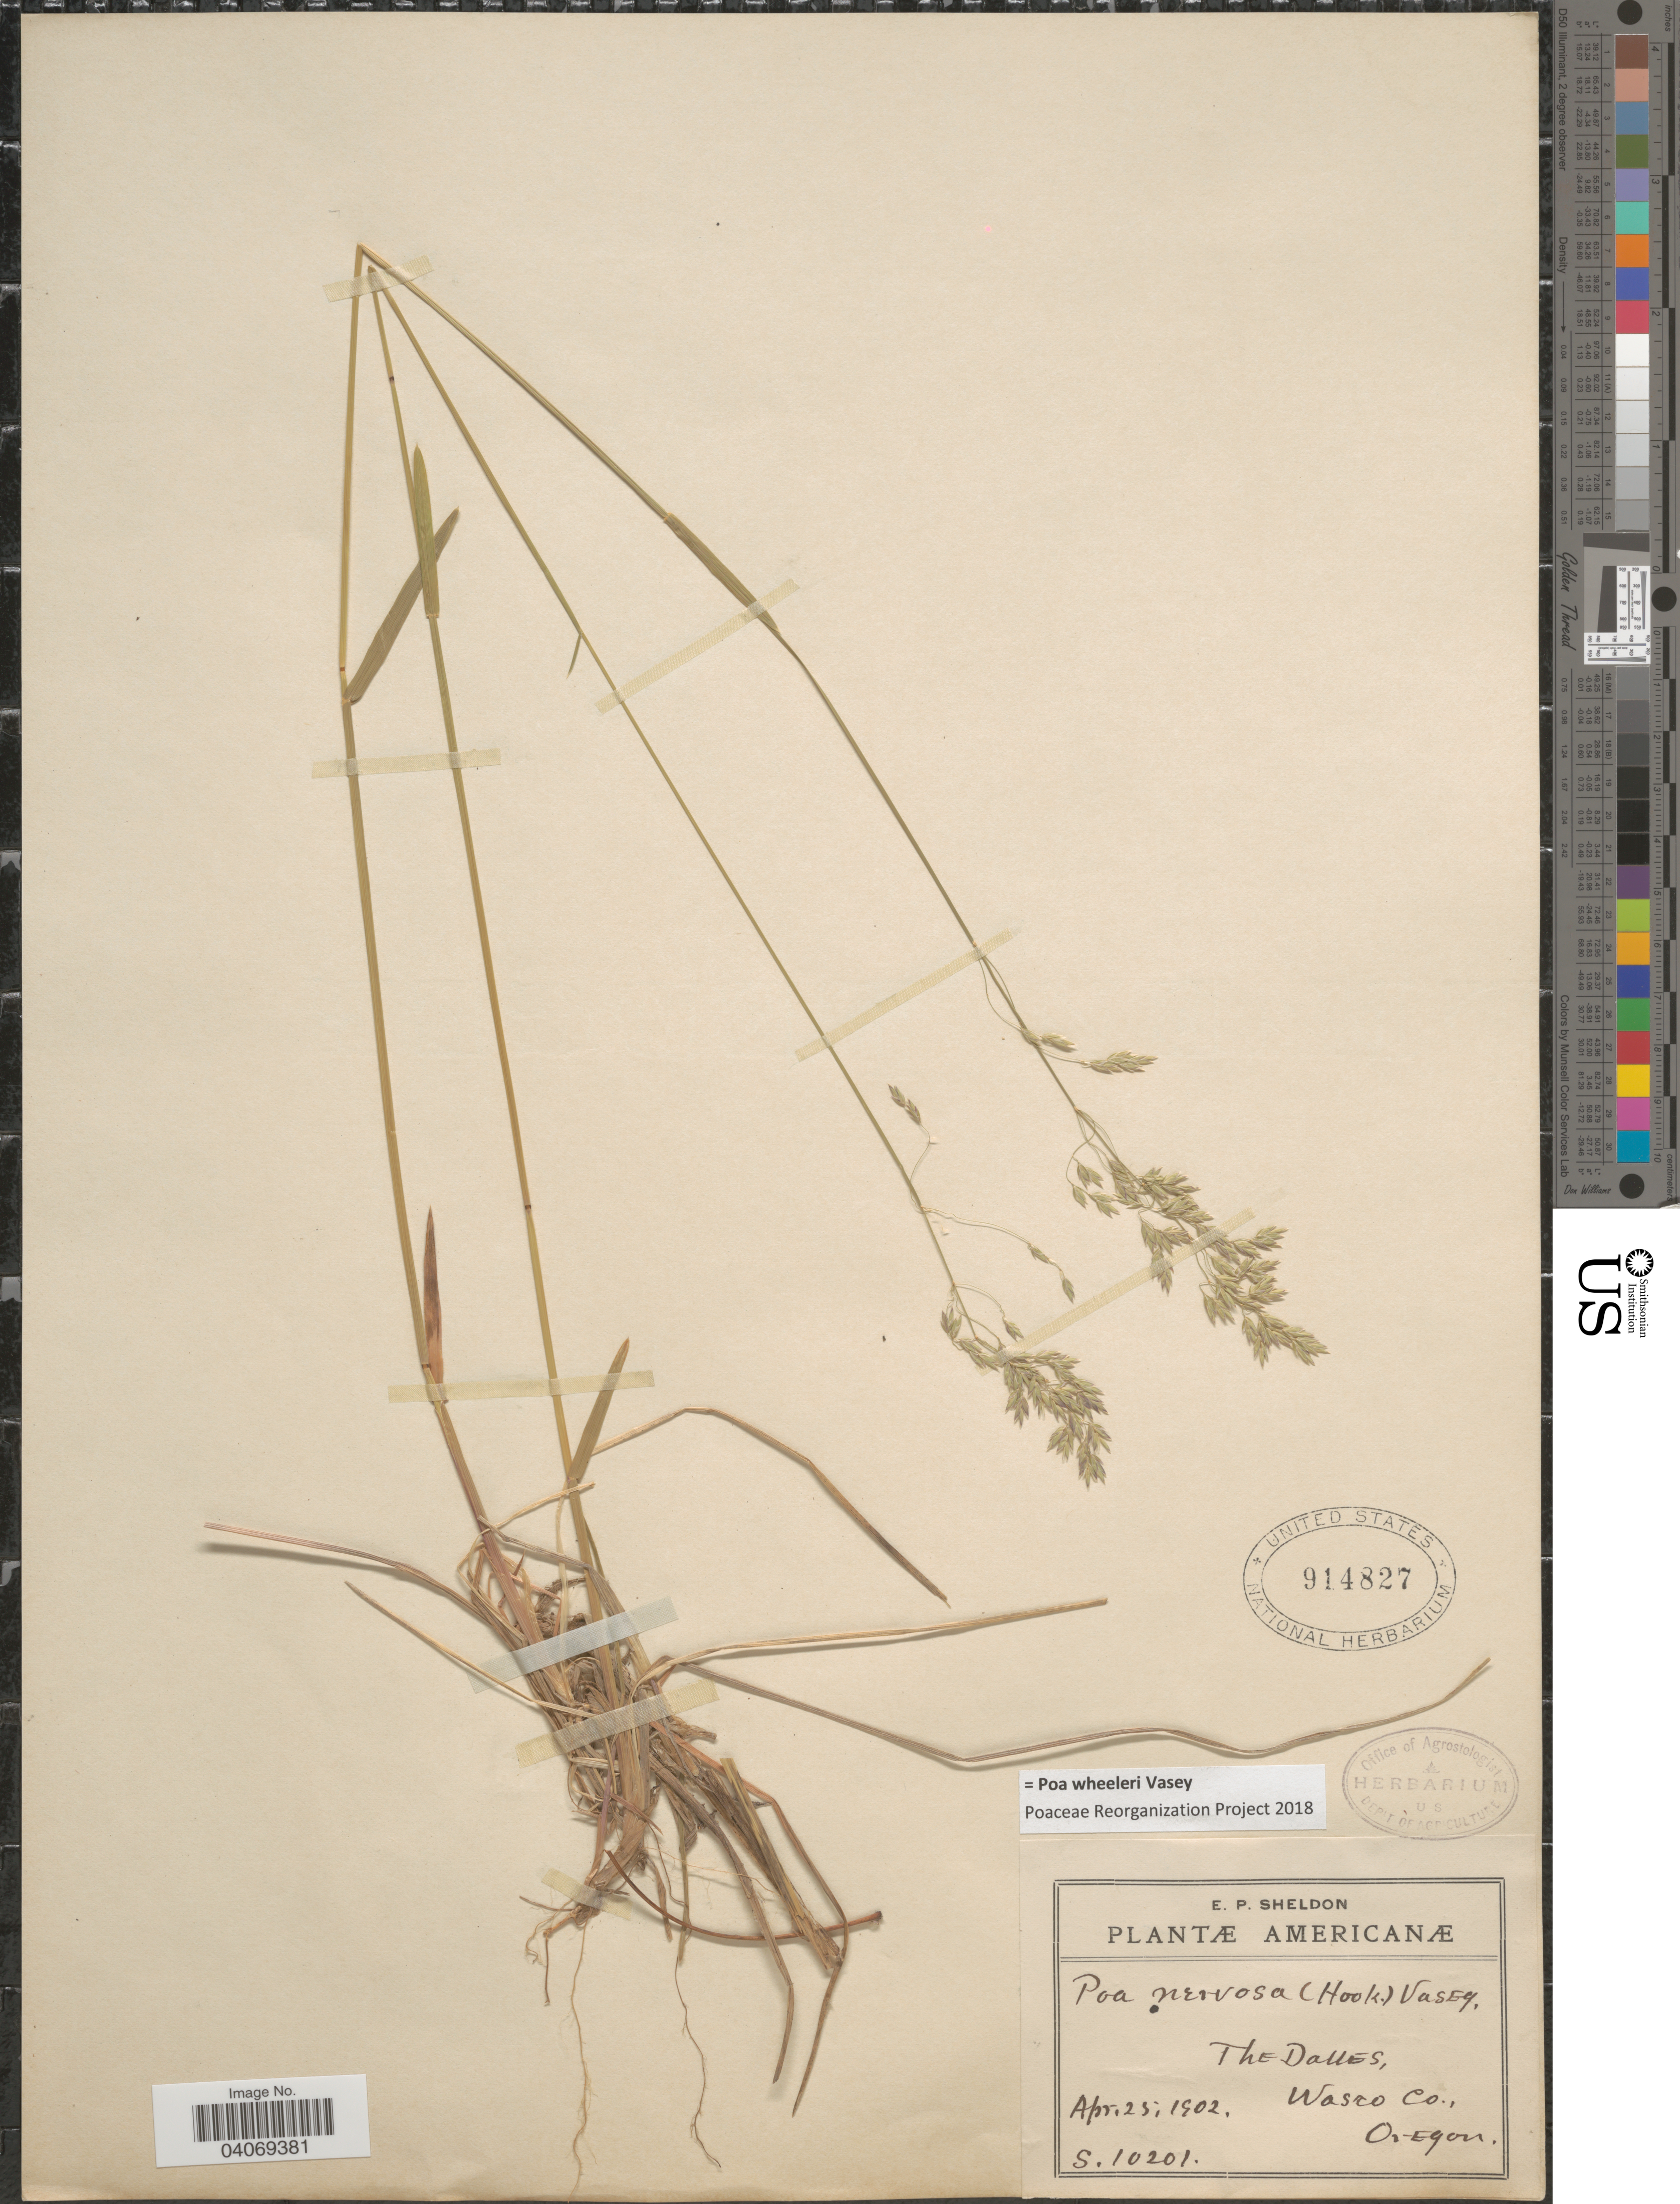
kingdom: Plantae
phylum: Tracheophyta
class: Liliopsida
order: Poales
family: Poaceae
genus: Poa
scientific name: Poa wheeleri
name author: Vasey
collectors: E. P. Sheldon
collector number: S.10201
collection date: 1902-04-25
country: United States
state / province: Oregon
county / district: Wasco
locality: The Dalles, Wasco Co.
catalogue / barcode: US 914827